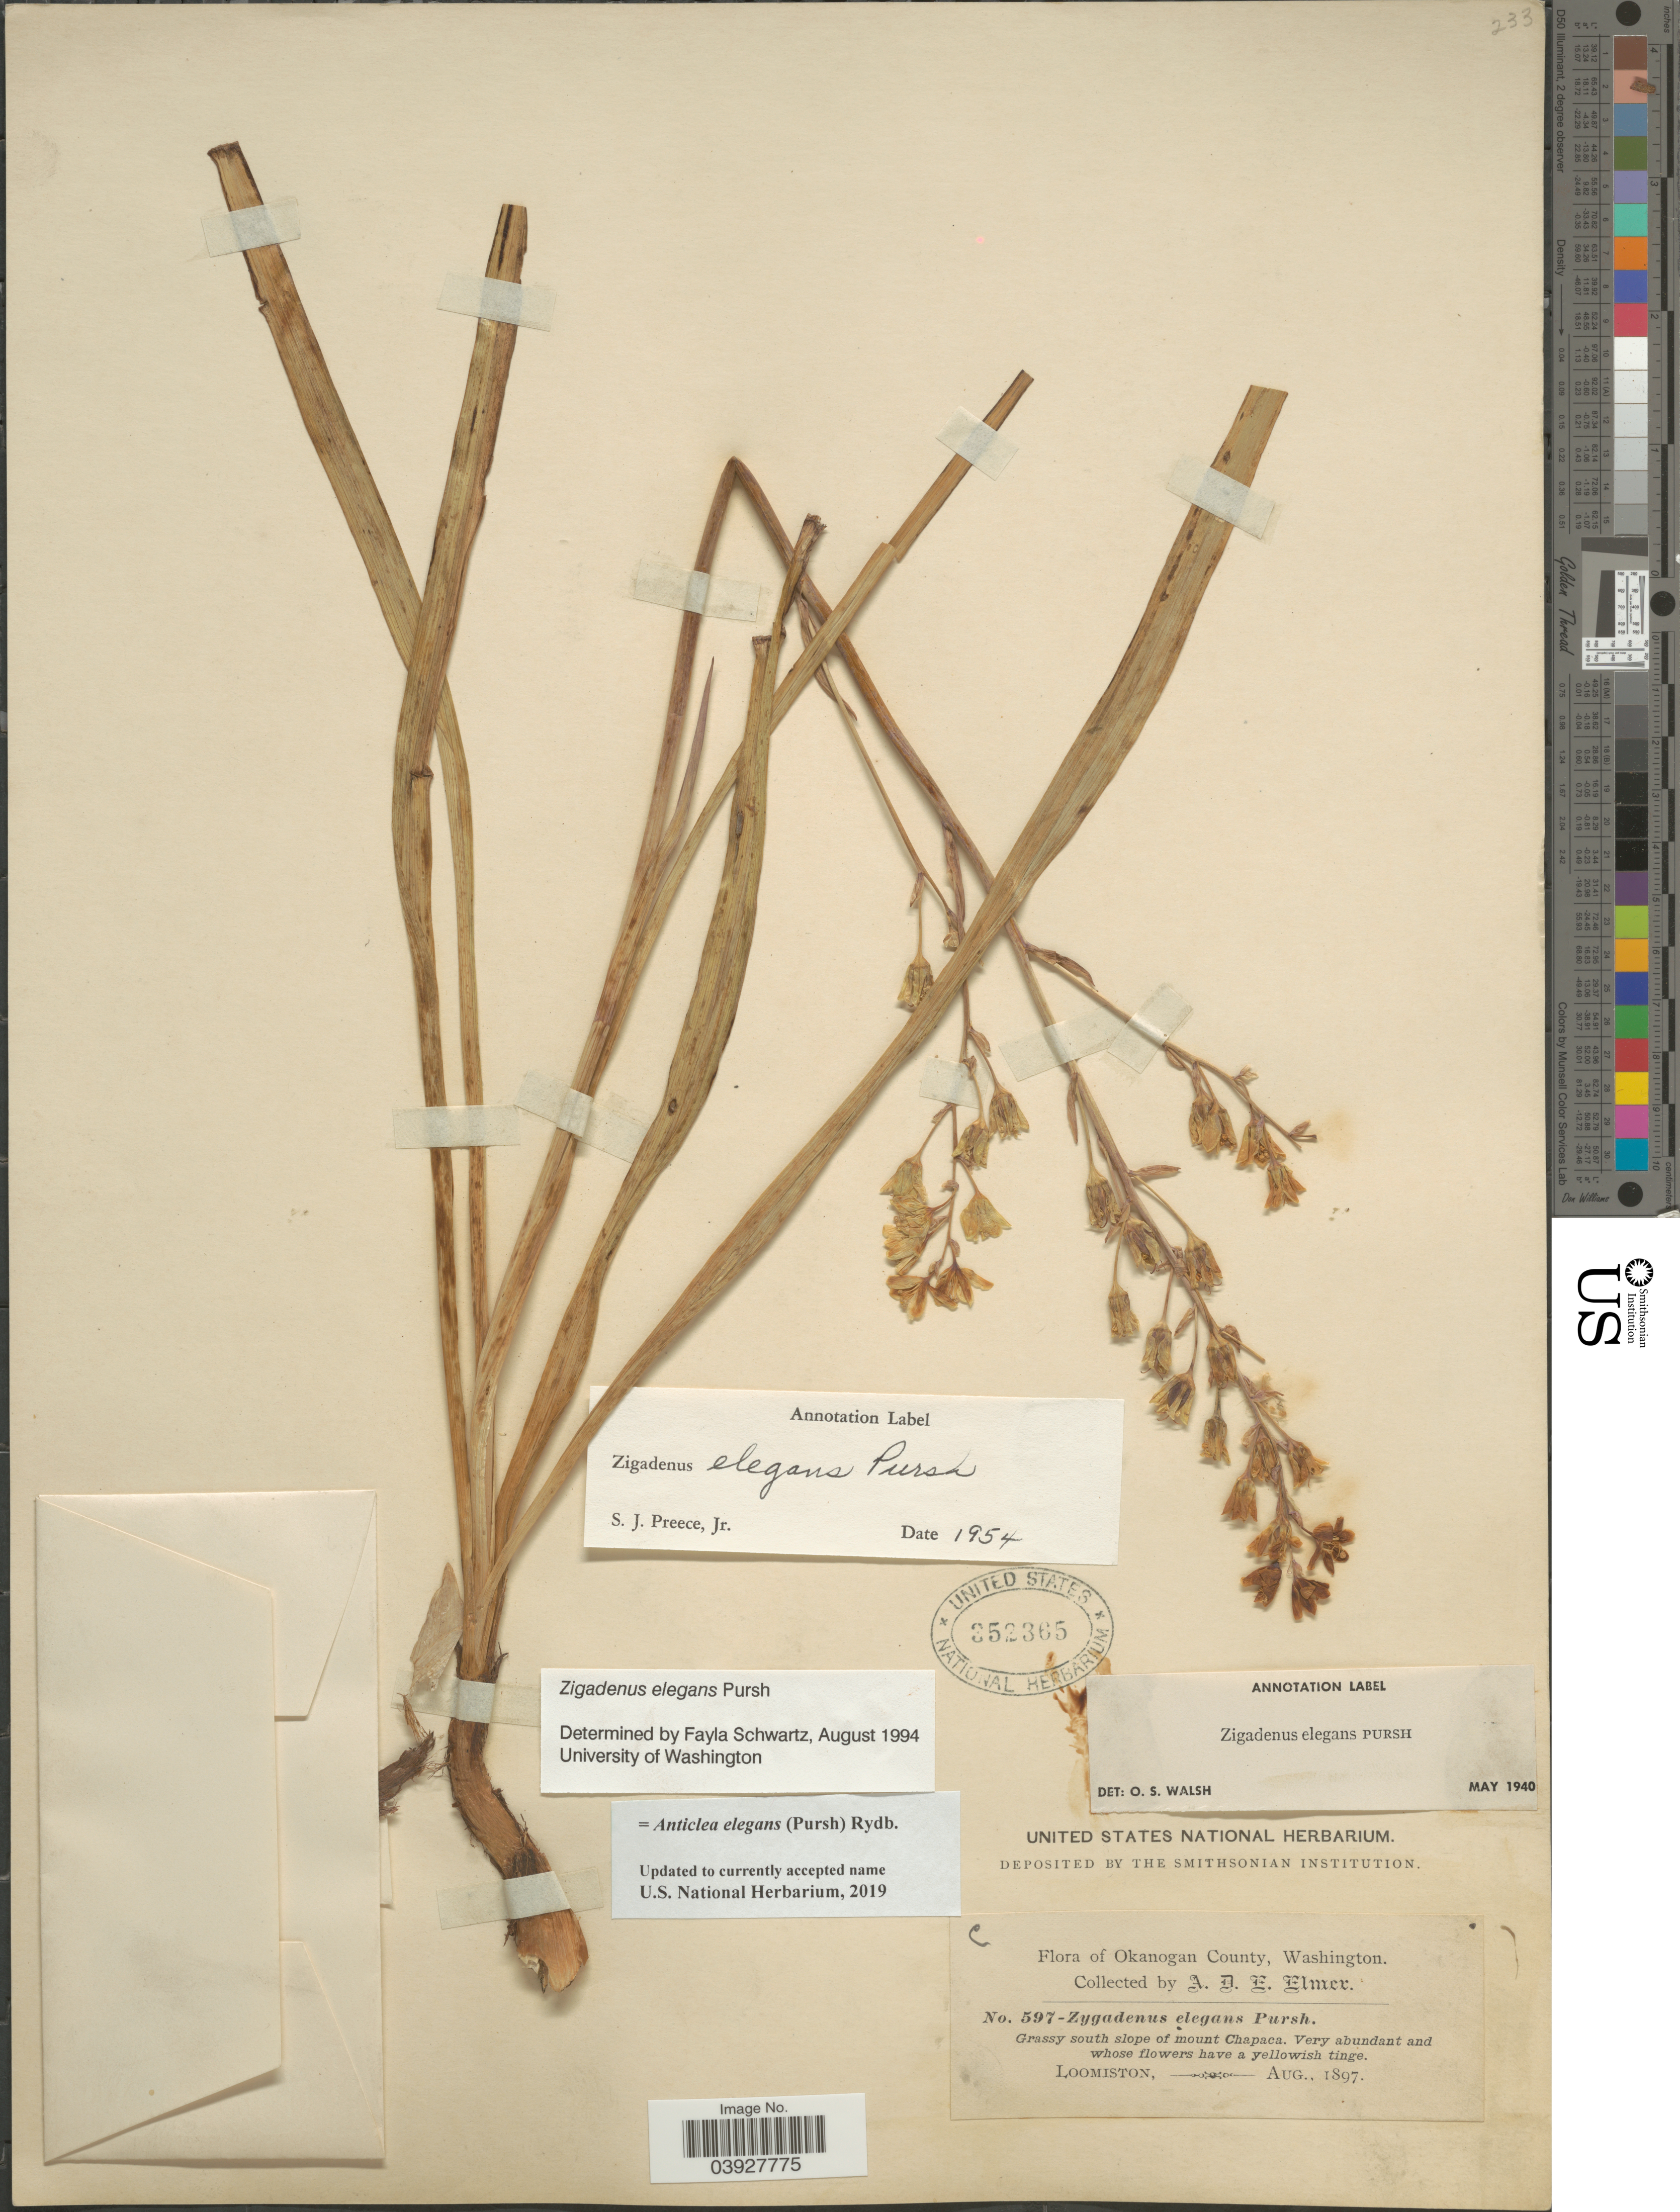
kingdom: Plantae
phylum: Tracheophyta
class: Liliopsida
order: Liliales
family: Melanthiaceae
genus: Anticlea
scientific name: Anticlea elegans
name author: (Pursh) Rydb.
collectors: A. D. E. Elmer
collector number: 597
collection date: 1897-08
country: United States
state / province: Washington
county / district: Okanogan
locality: Okanogan County. Grassy south slope of mount Chapaca. Loomiston.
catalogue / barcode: US 352365